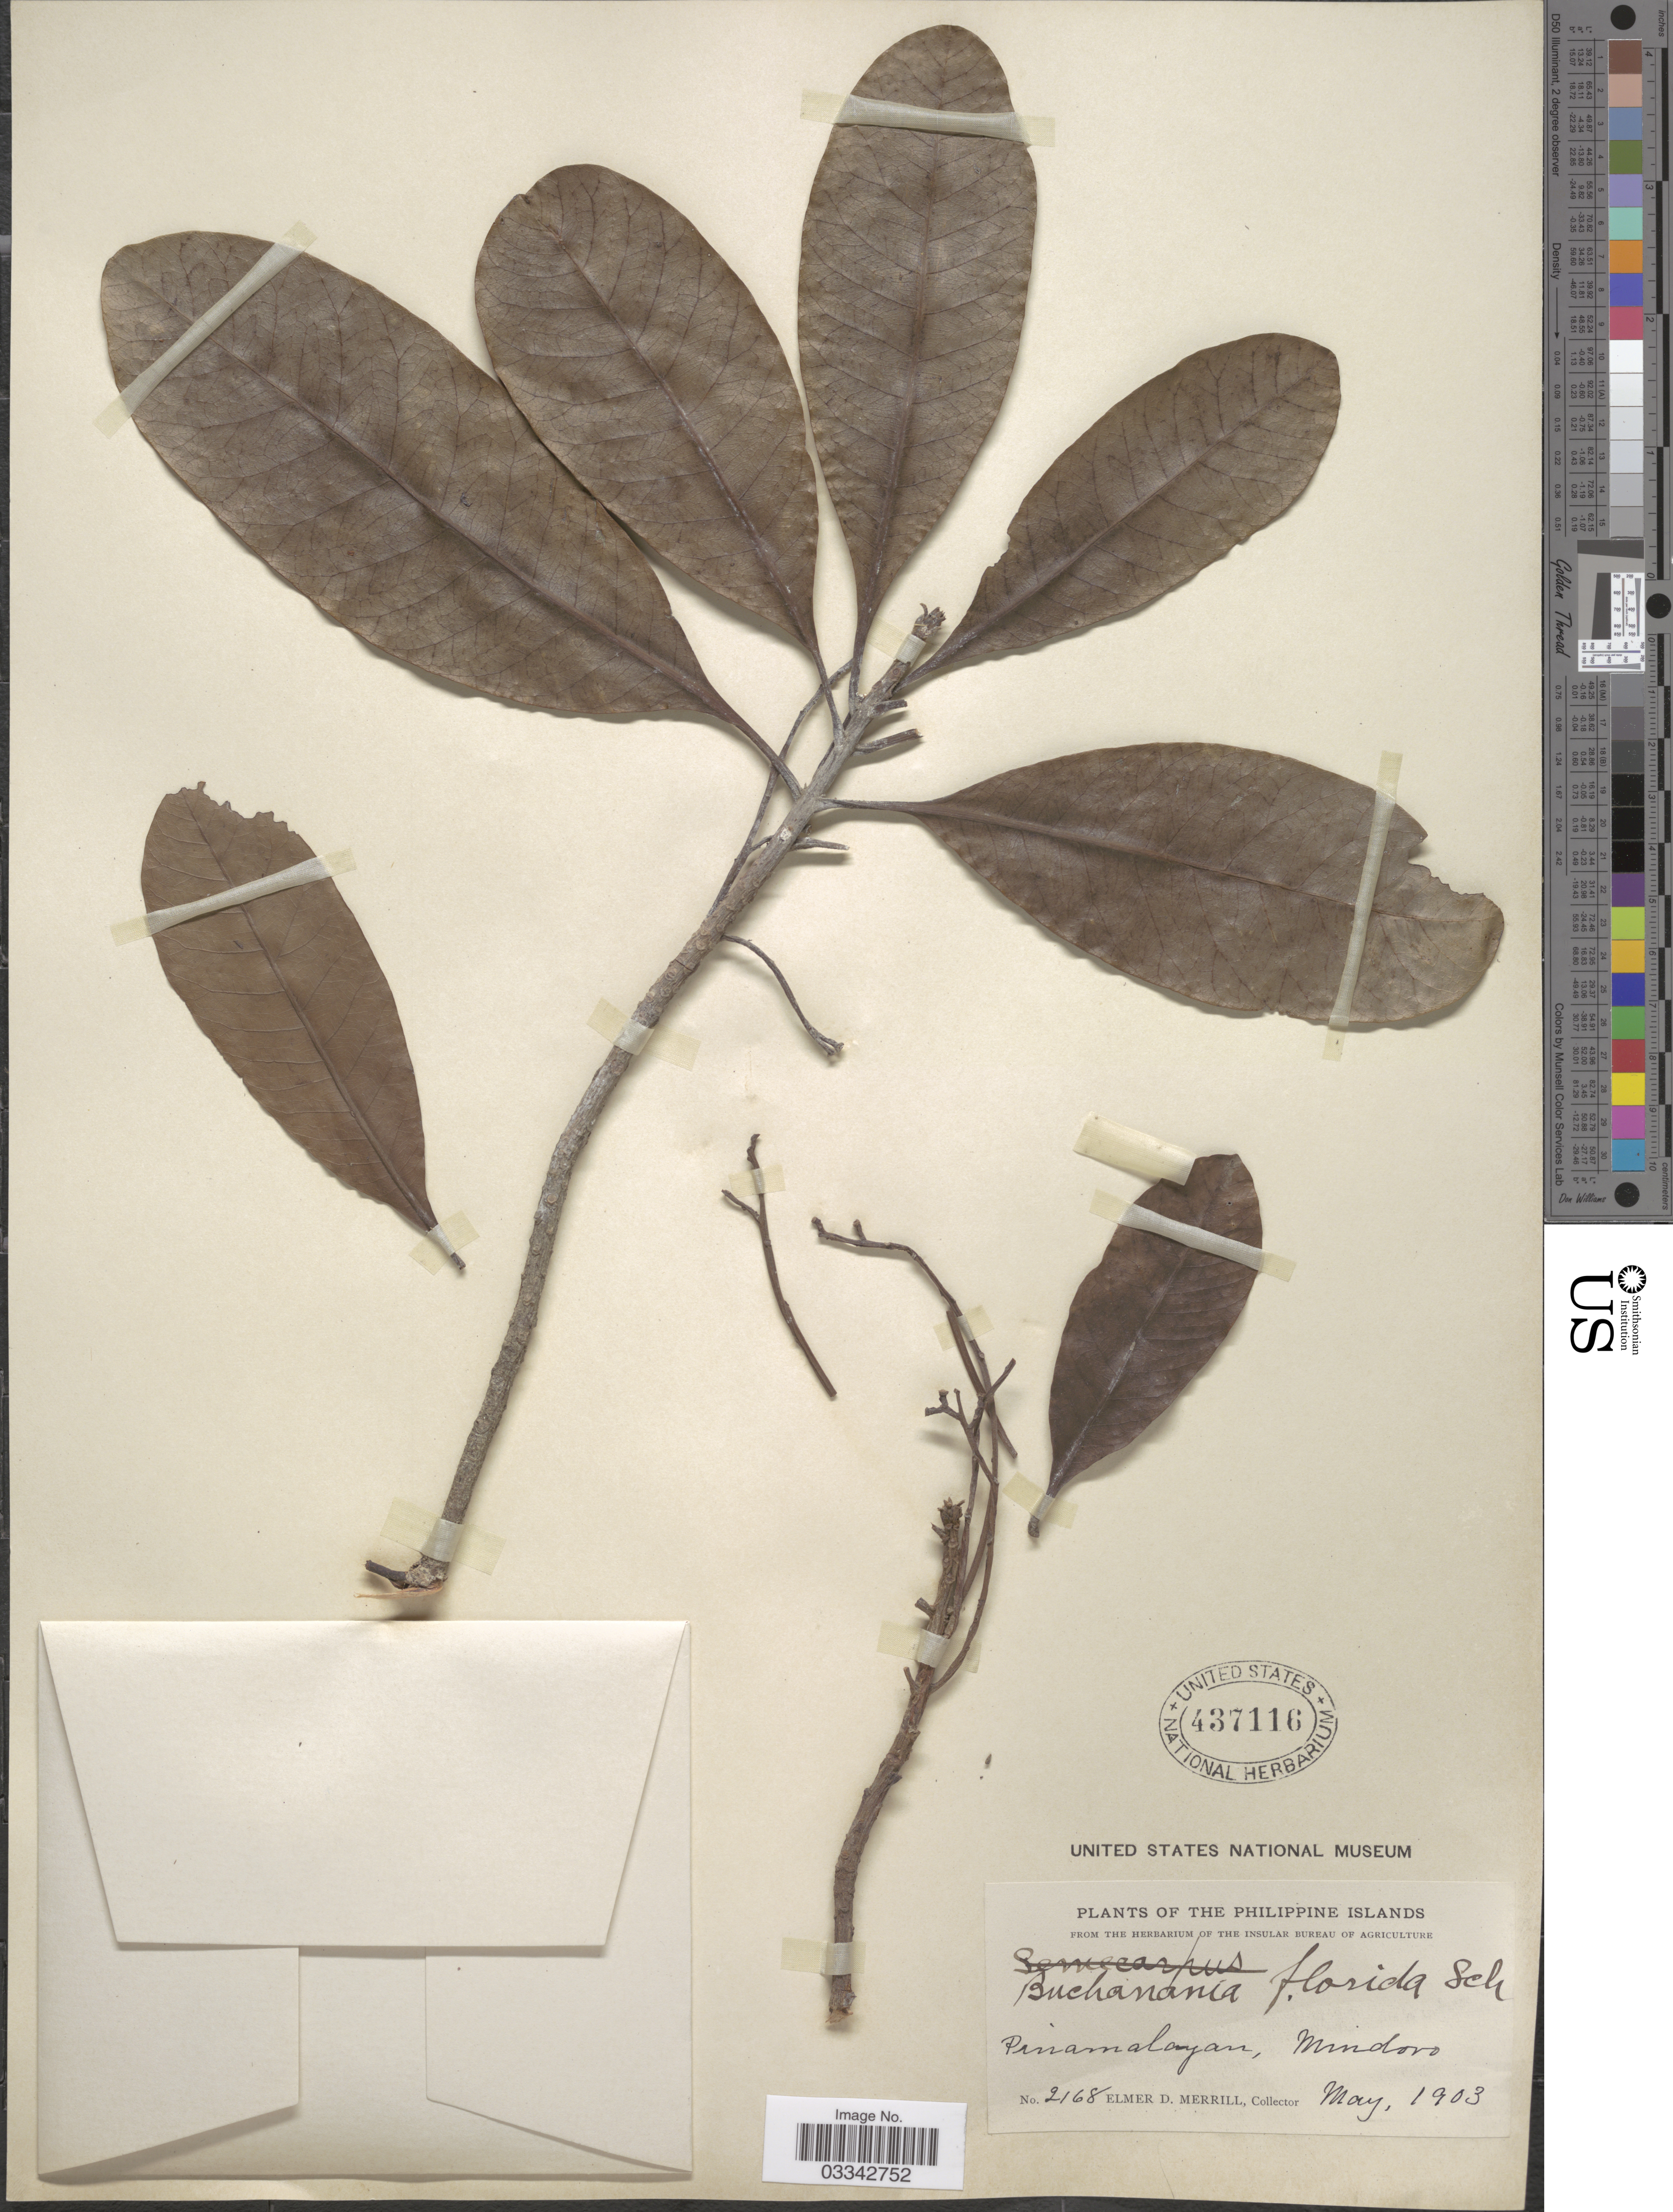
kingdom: Plantae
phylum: Tracheophyta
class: Magnoliopsida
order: Sapindales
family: Anacardiaceae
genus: Buchanania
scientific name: Buchanania arborescens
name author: (Blume) Blume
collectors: E. D. Merrill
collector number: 2168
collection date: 1903-05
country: Philippines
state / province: Mimaropa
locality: The Philippine Islands. Pinamalayan, Mindoro.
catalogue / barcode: US 437116